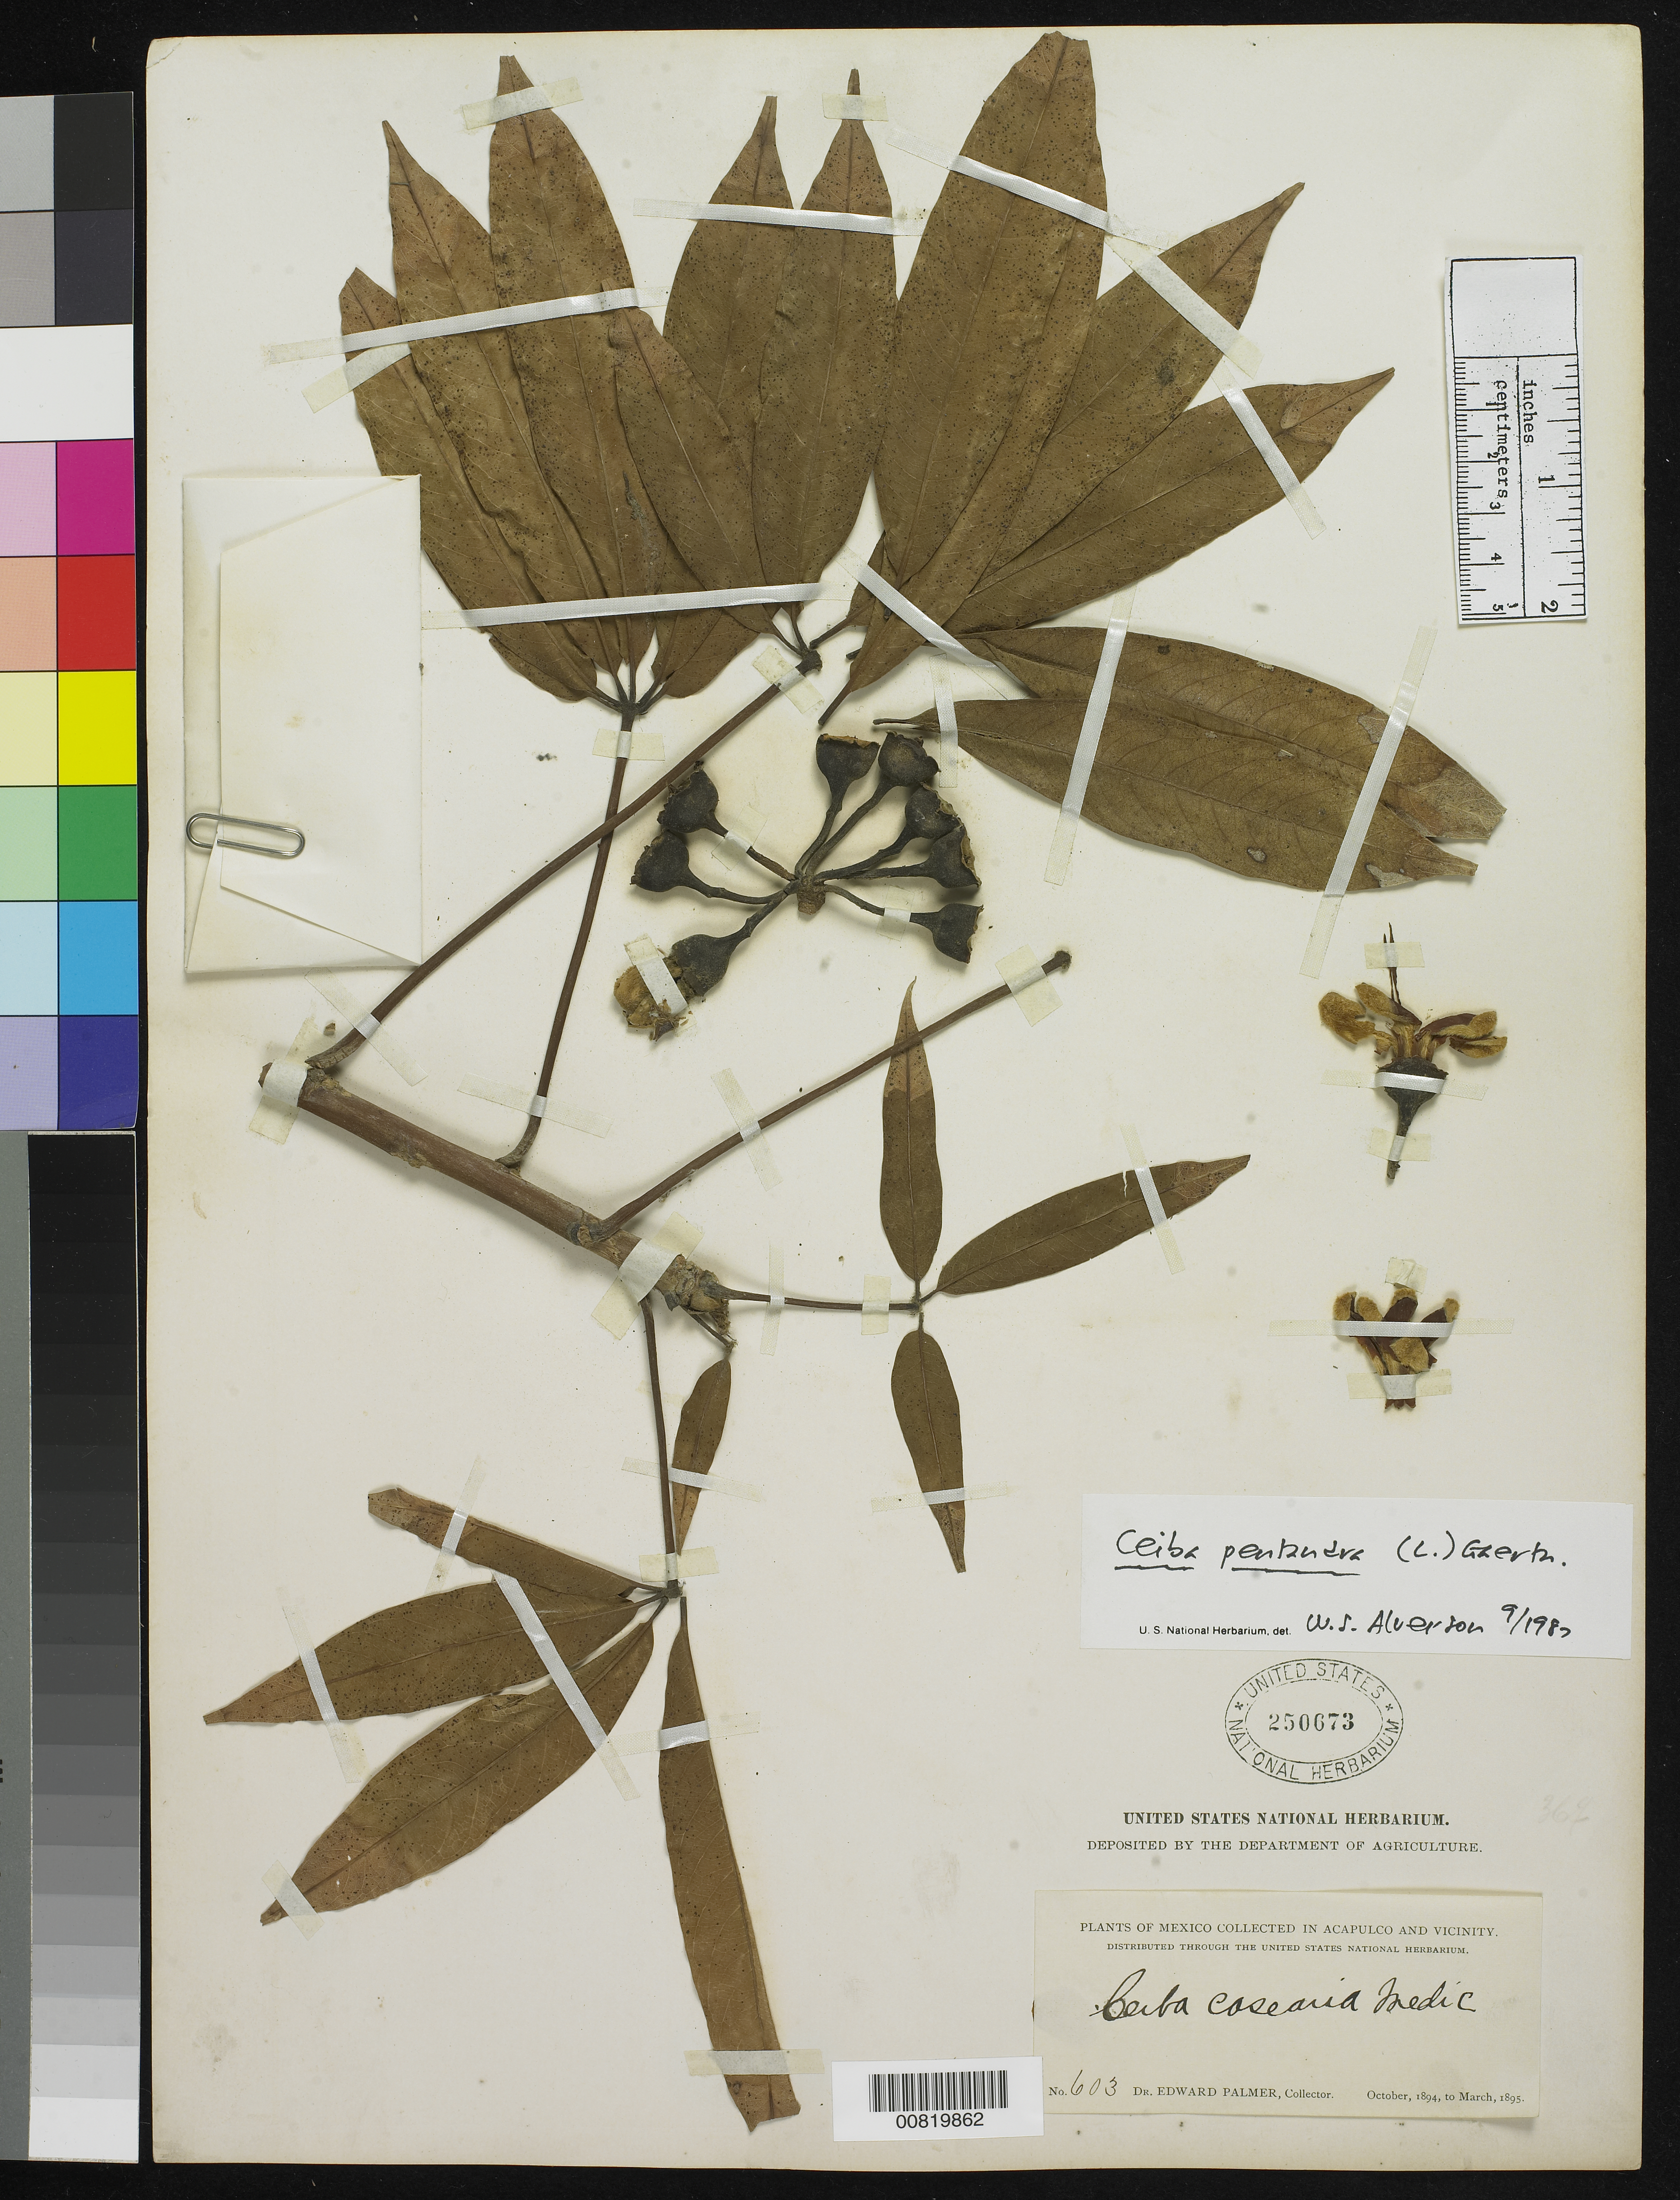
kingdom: Plantae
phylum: Tracheophyta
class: Magnoliopsida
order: Malvales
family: Malvaceae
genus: Ceiba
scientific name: Ceiba pentandra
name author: (L.) Gaertn.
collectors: E. Palmer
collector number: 603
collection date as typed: Oct 1894 to -- Mar 1895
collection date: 1894-10/1895-03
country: Mexico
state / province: Guerrero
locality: Acapulco, Guerrero and vicinity.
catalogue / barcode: US 250673